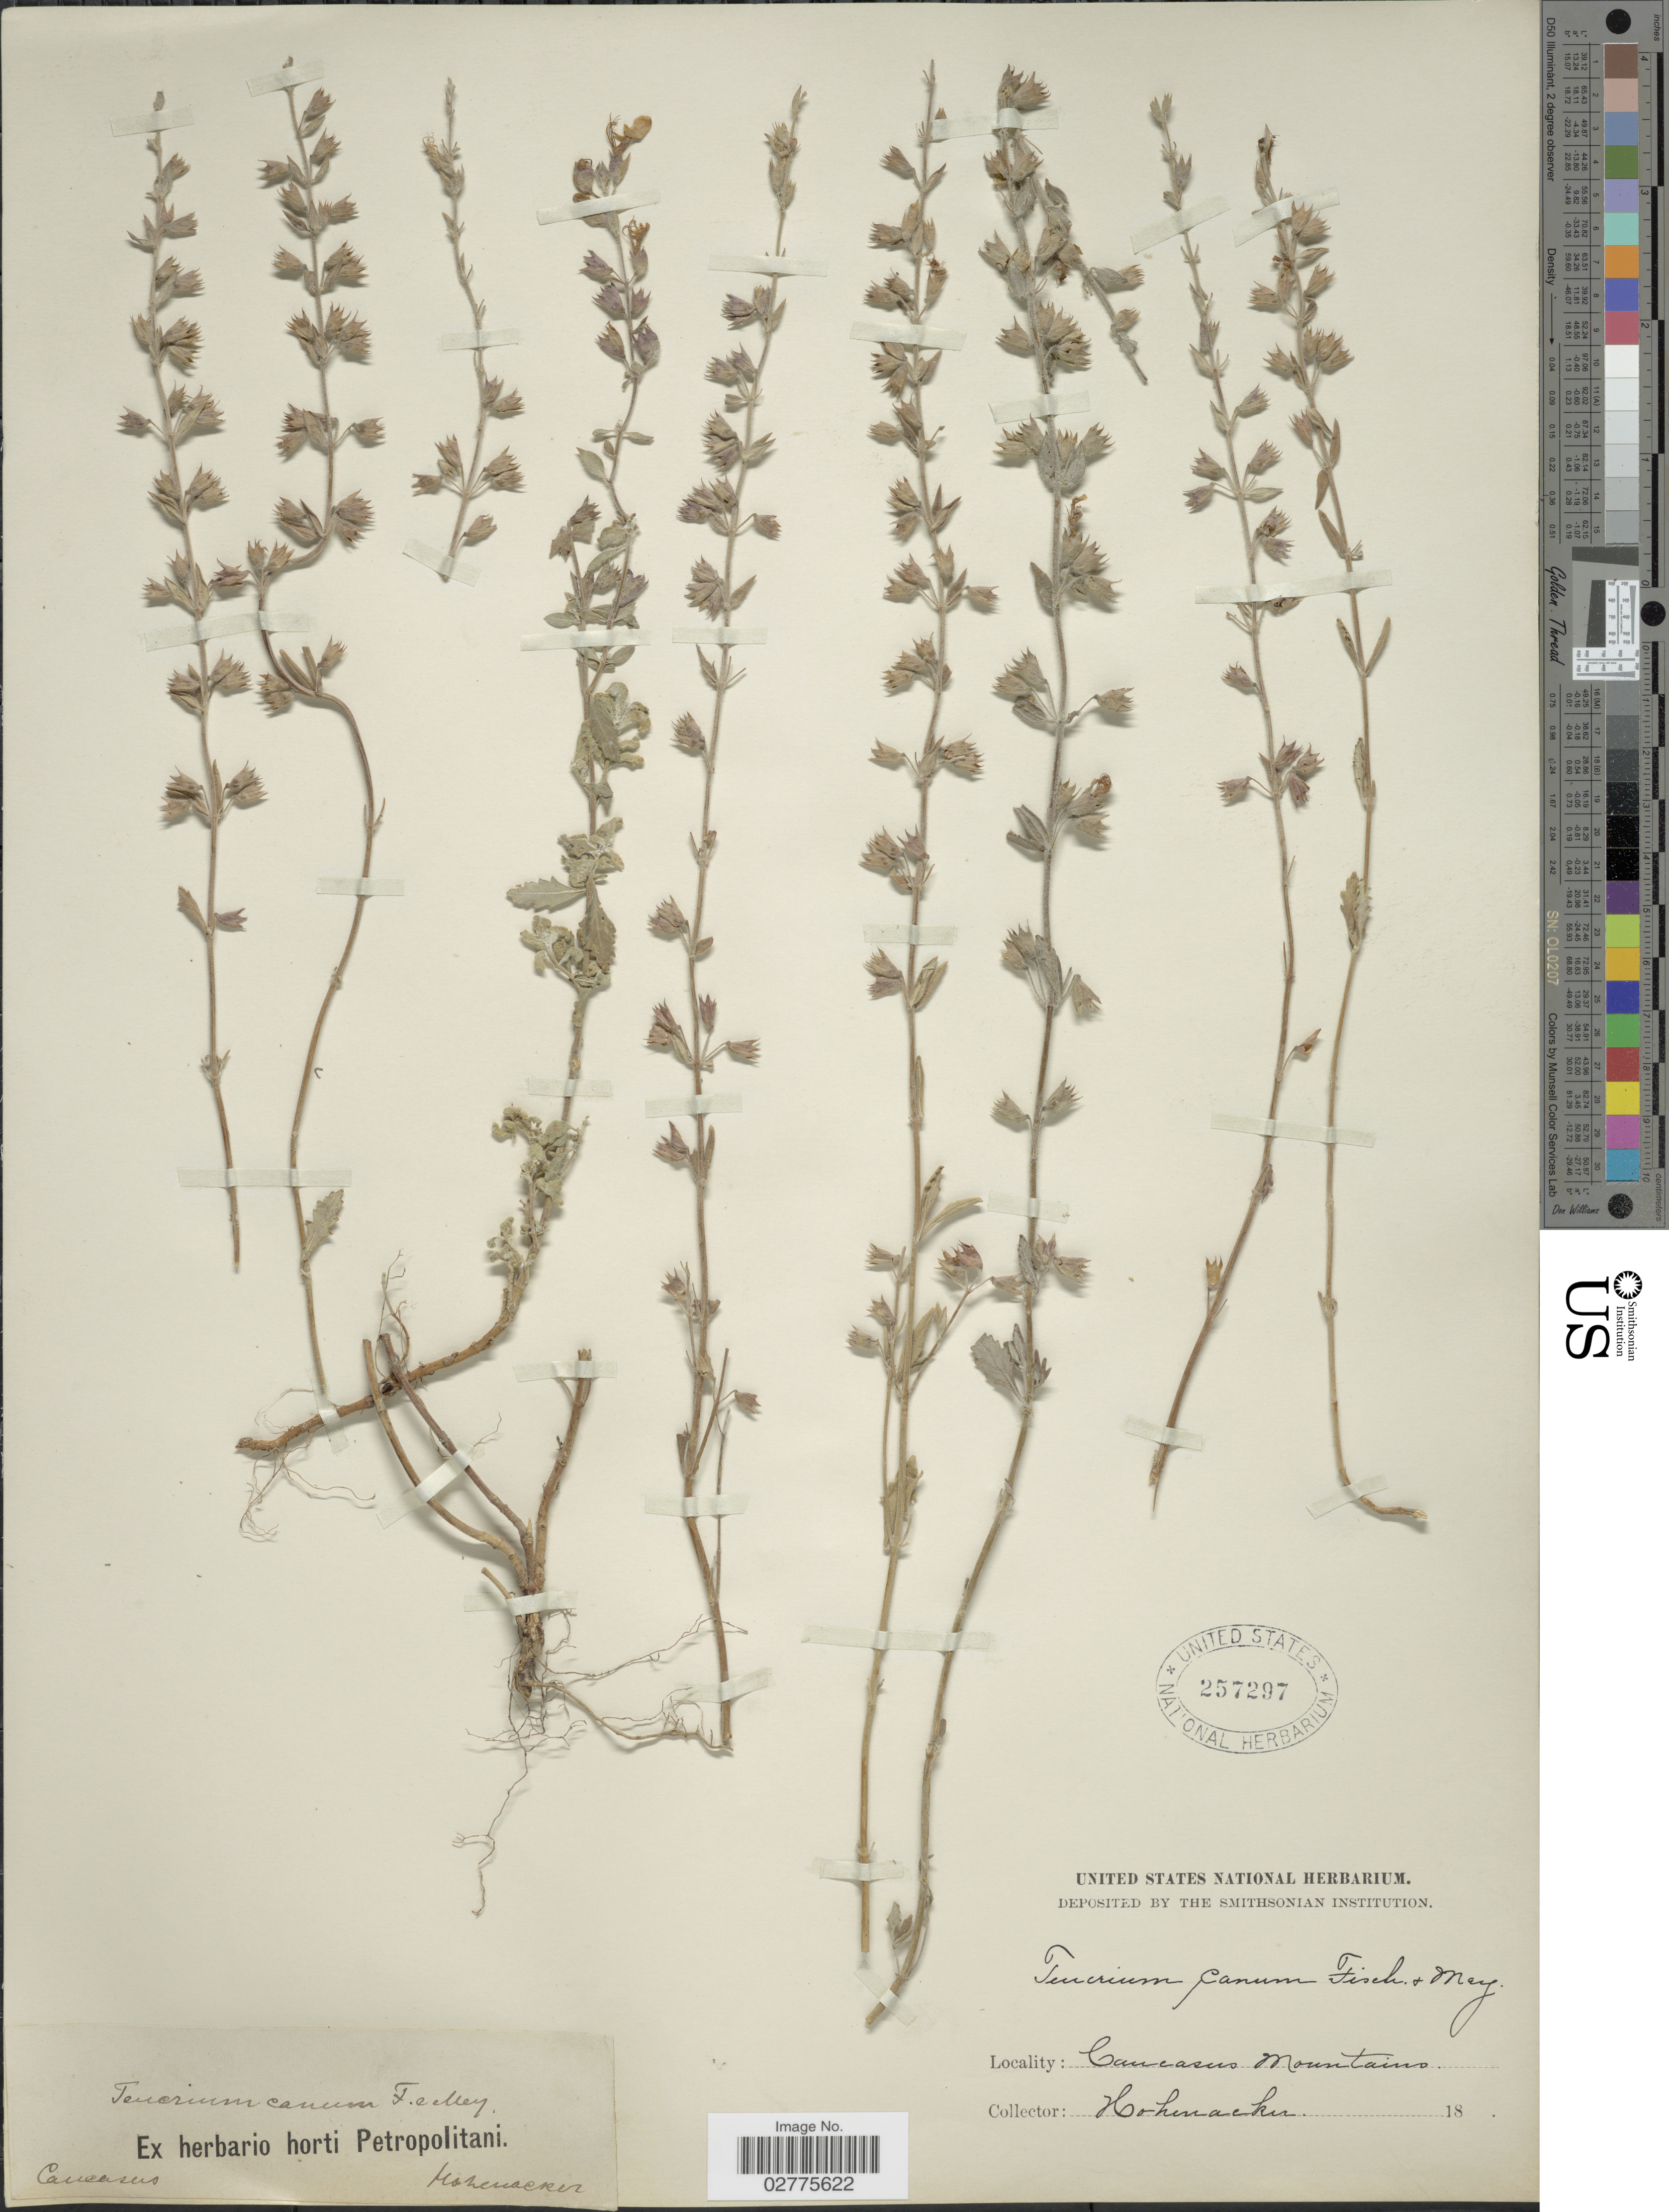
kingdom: Plantae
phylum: Tracheophyta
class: Magnoliopsida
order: Lamiales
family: Lamiaceae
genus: Teucrium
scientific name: Teucrium canum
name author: Fisch. & C.A. Mey.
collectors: Hohenacker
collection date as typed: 18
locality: Caucasus Mountains.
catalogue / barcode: US 257297